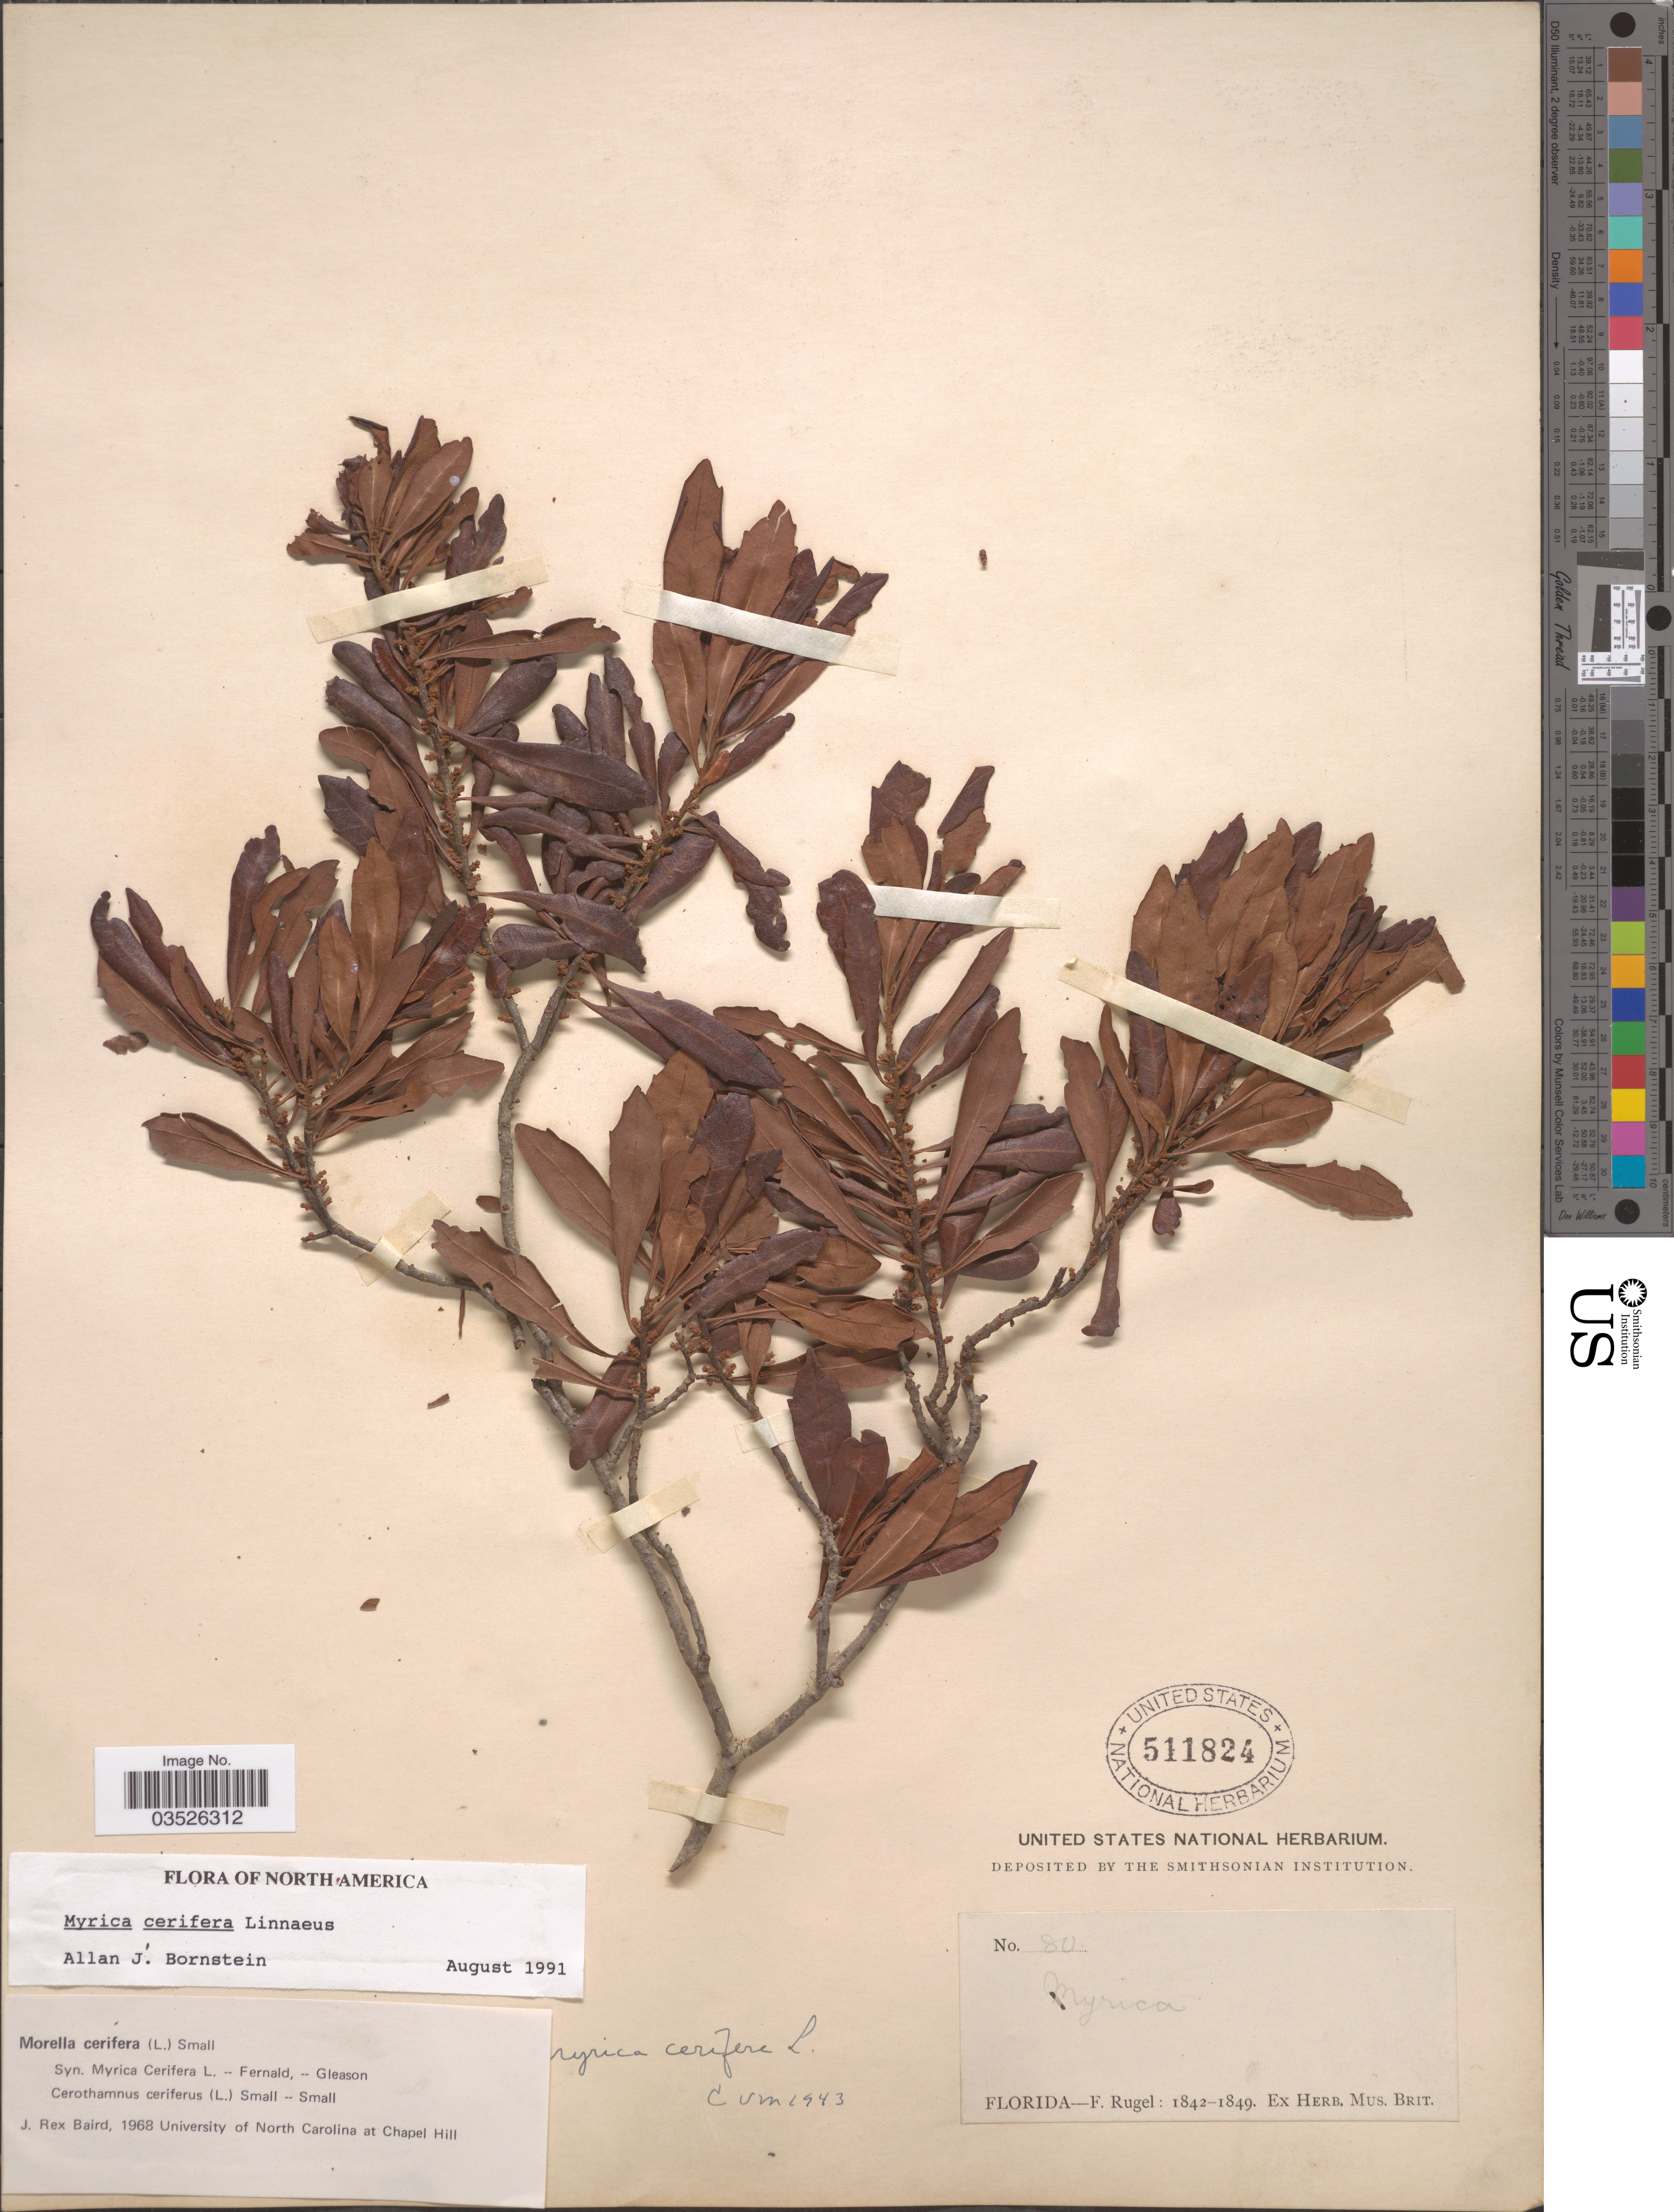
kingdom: Plantae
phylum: Tracheophyta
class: Magnoliopsida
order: Fagales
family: Myricaceae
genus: Morella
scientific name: Morella cerifera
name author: (L.) Small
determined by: Baird, James Rex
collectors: F. Rugel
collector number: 80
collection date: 1842/1849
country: United States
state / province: Florida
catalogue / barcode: US 511824